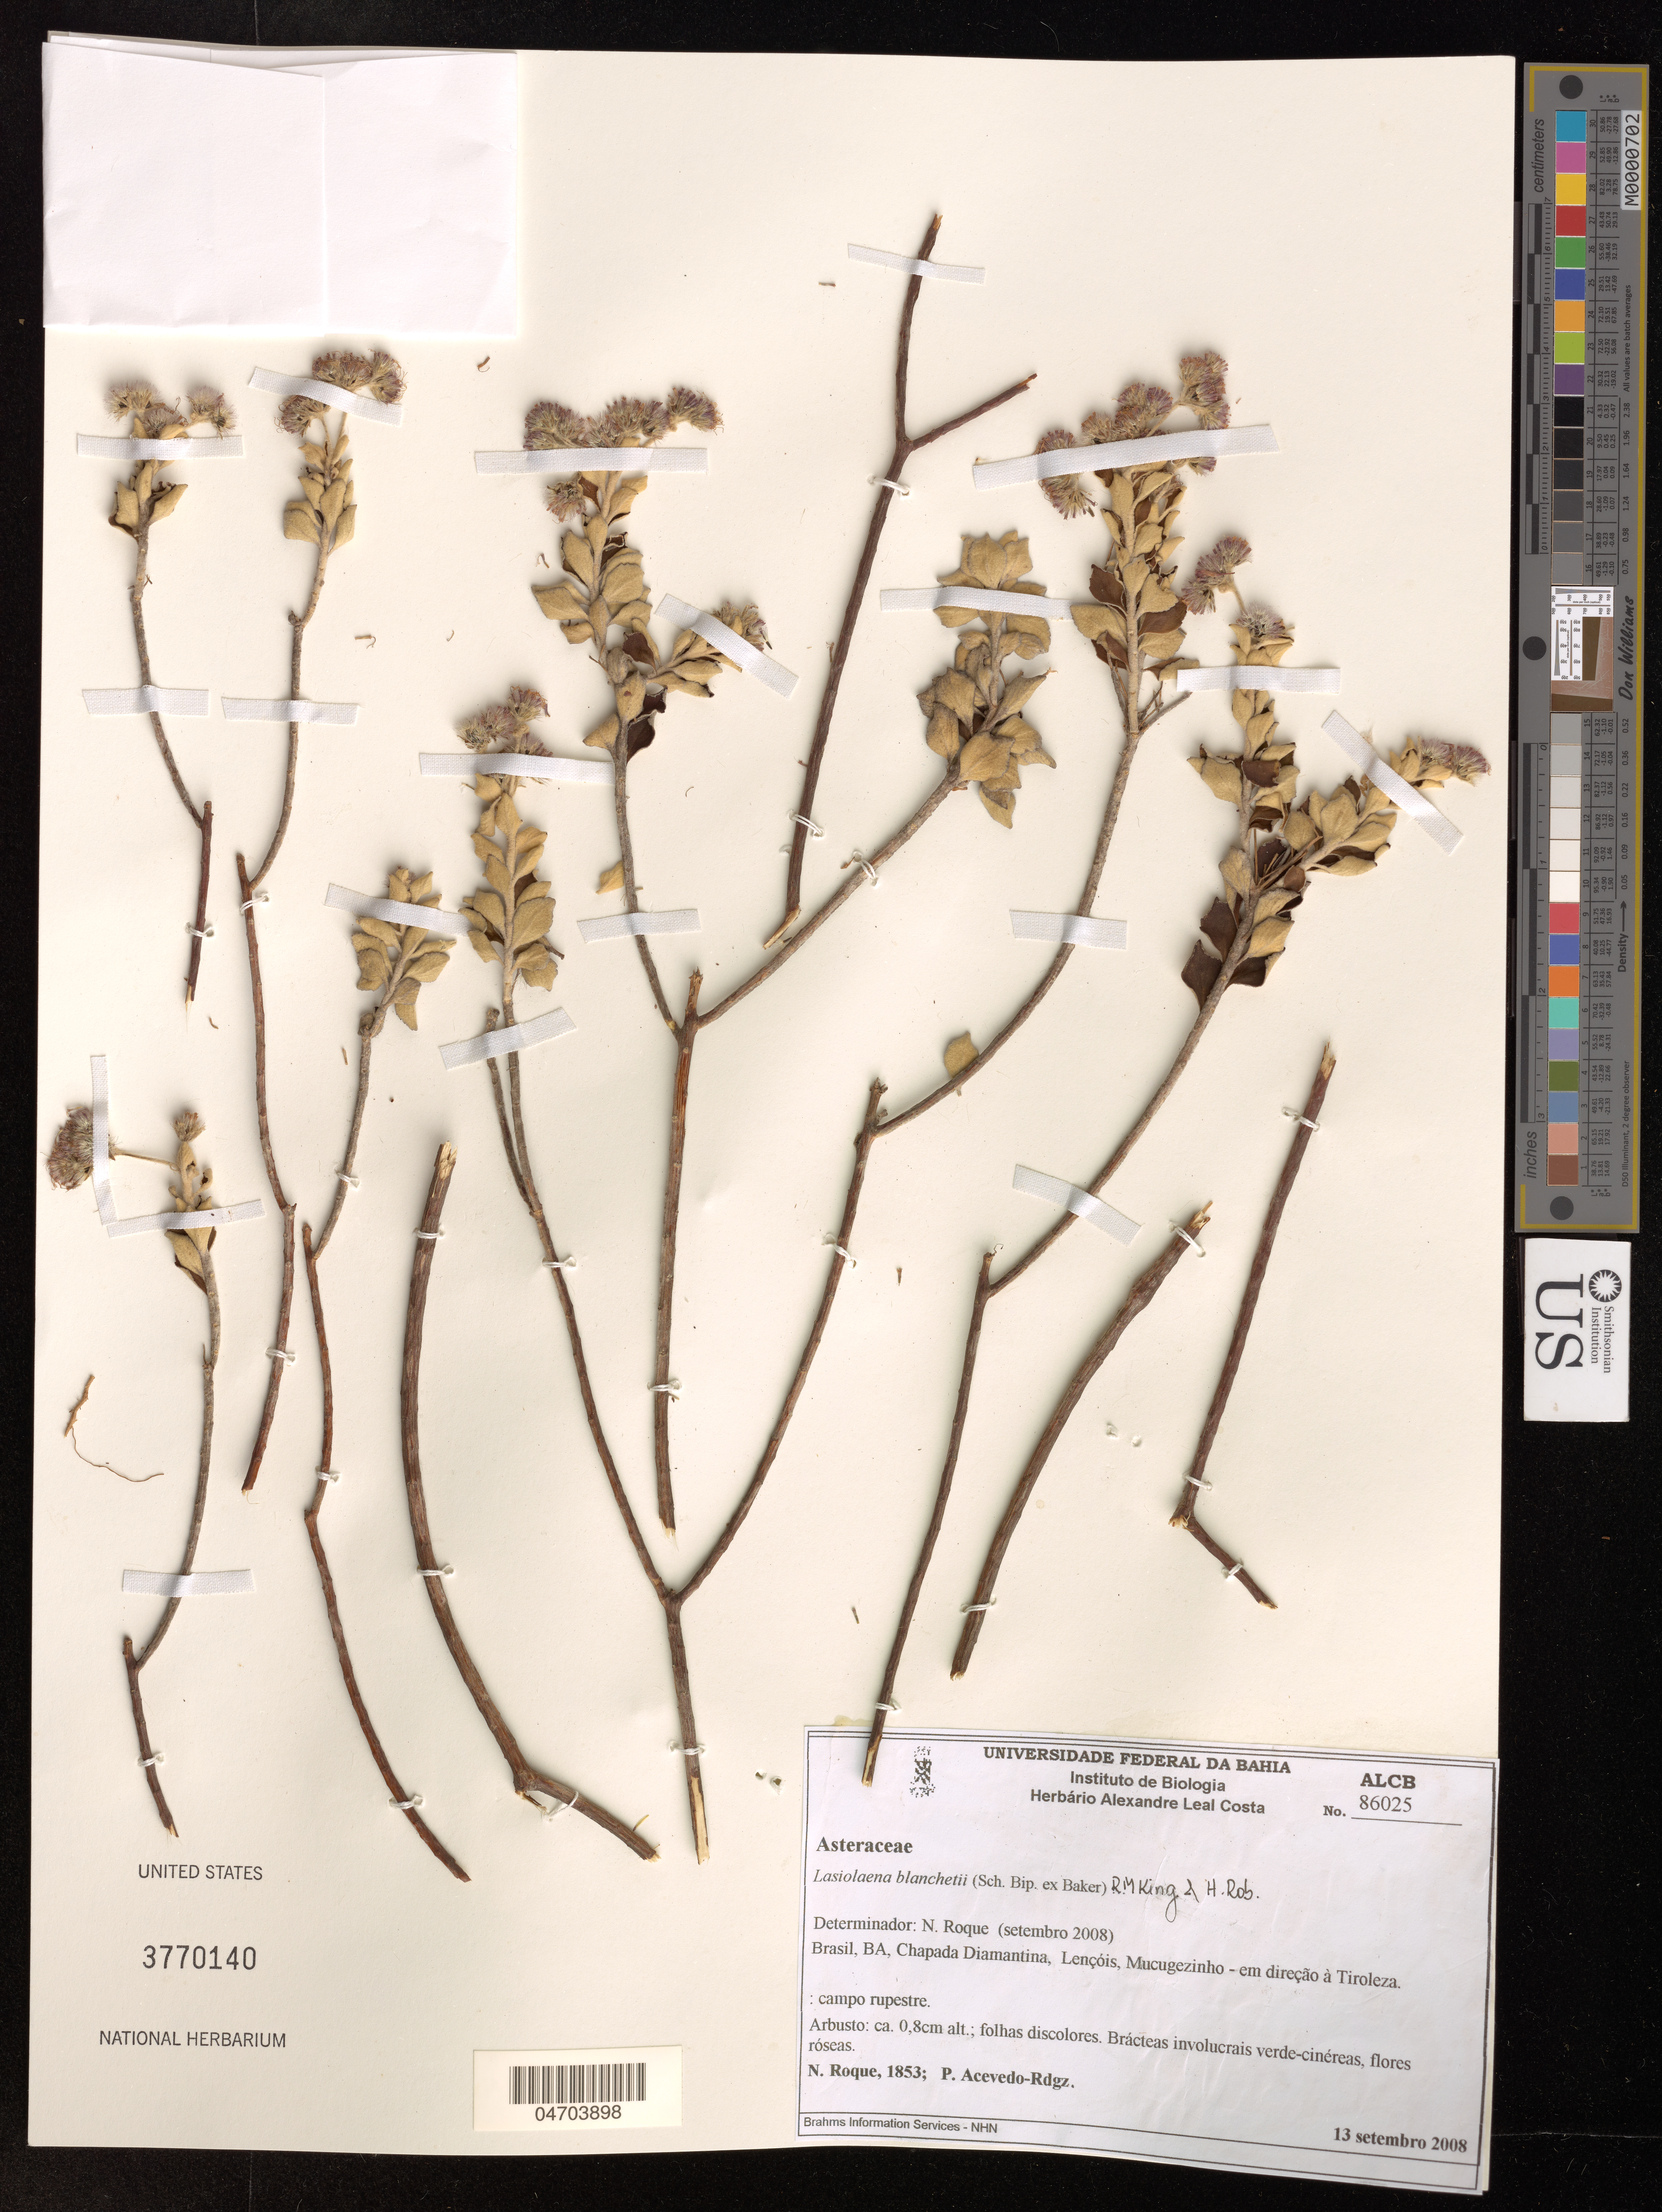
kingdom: Plantae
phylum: Tracheophyta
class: Magnoliopsida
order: Asterales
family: Asteraceae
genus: Lasiolaena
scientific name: Lasiolaena blanchetii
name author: (Sch. Bip. ex Baker) R.M. King & H. Rob.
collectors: N. Roque & P. Acevedo-Rodr.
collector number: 1853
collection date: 2008-09-13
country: Brazil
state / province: Bahia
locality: Chapada Diamantina, Lençóis, Mucugezinho - em direção à Tiroleza.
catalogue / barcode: US 3770140